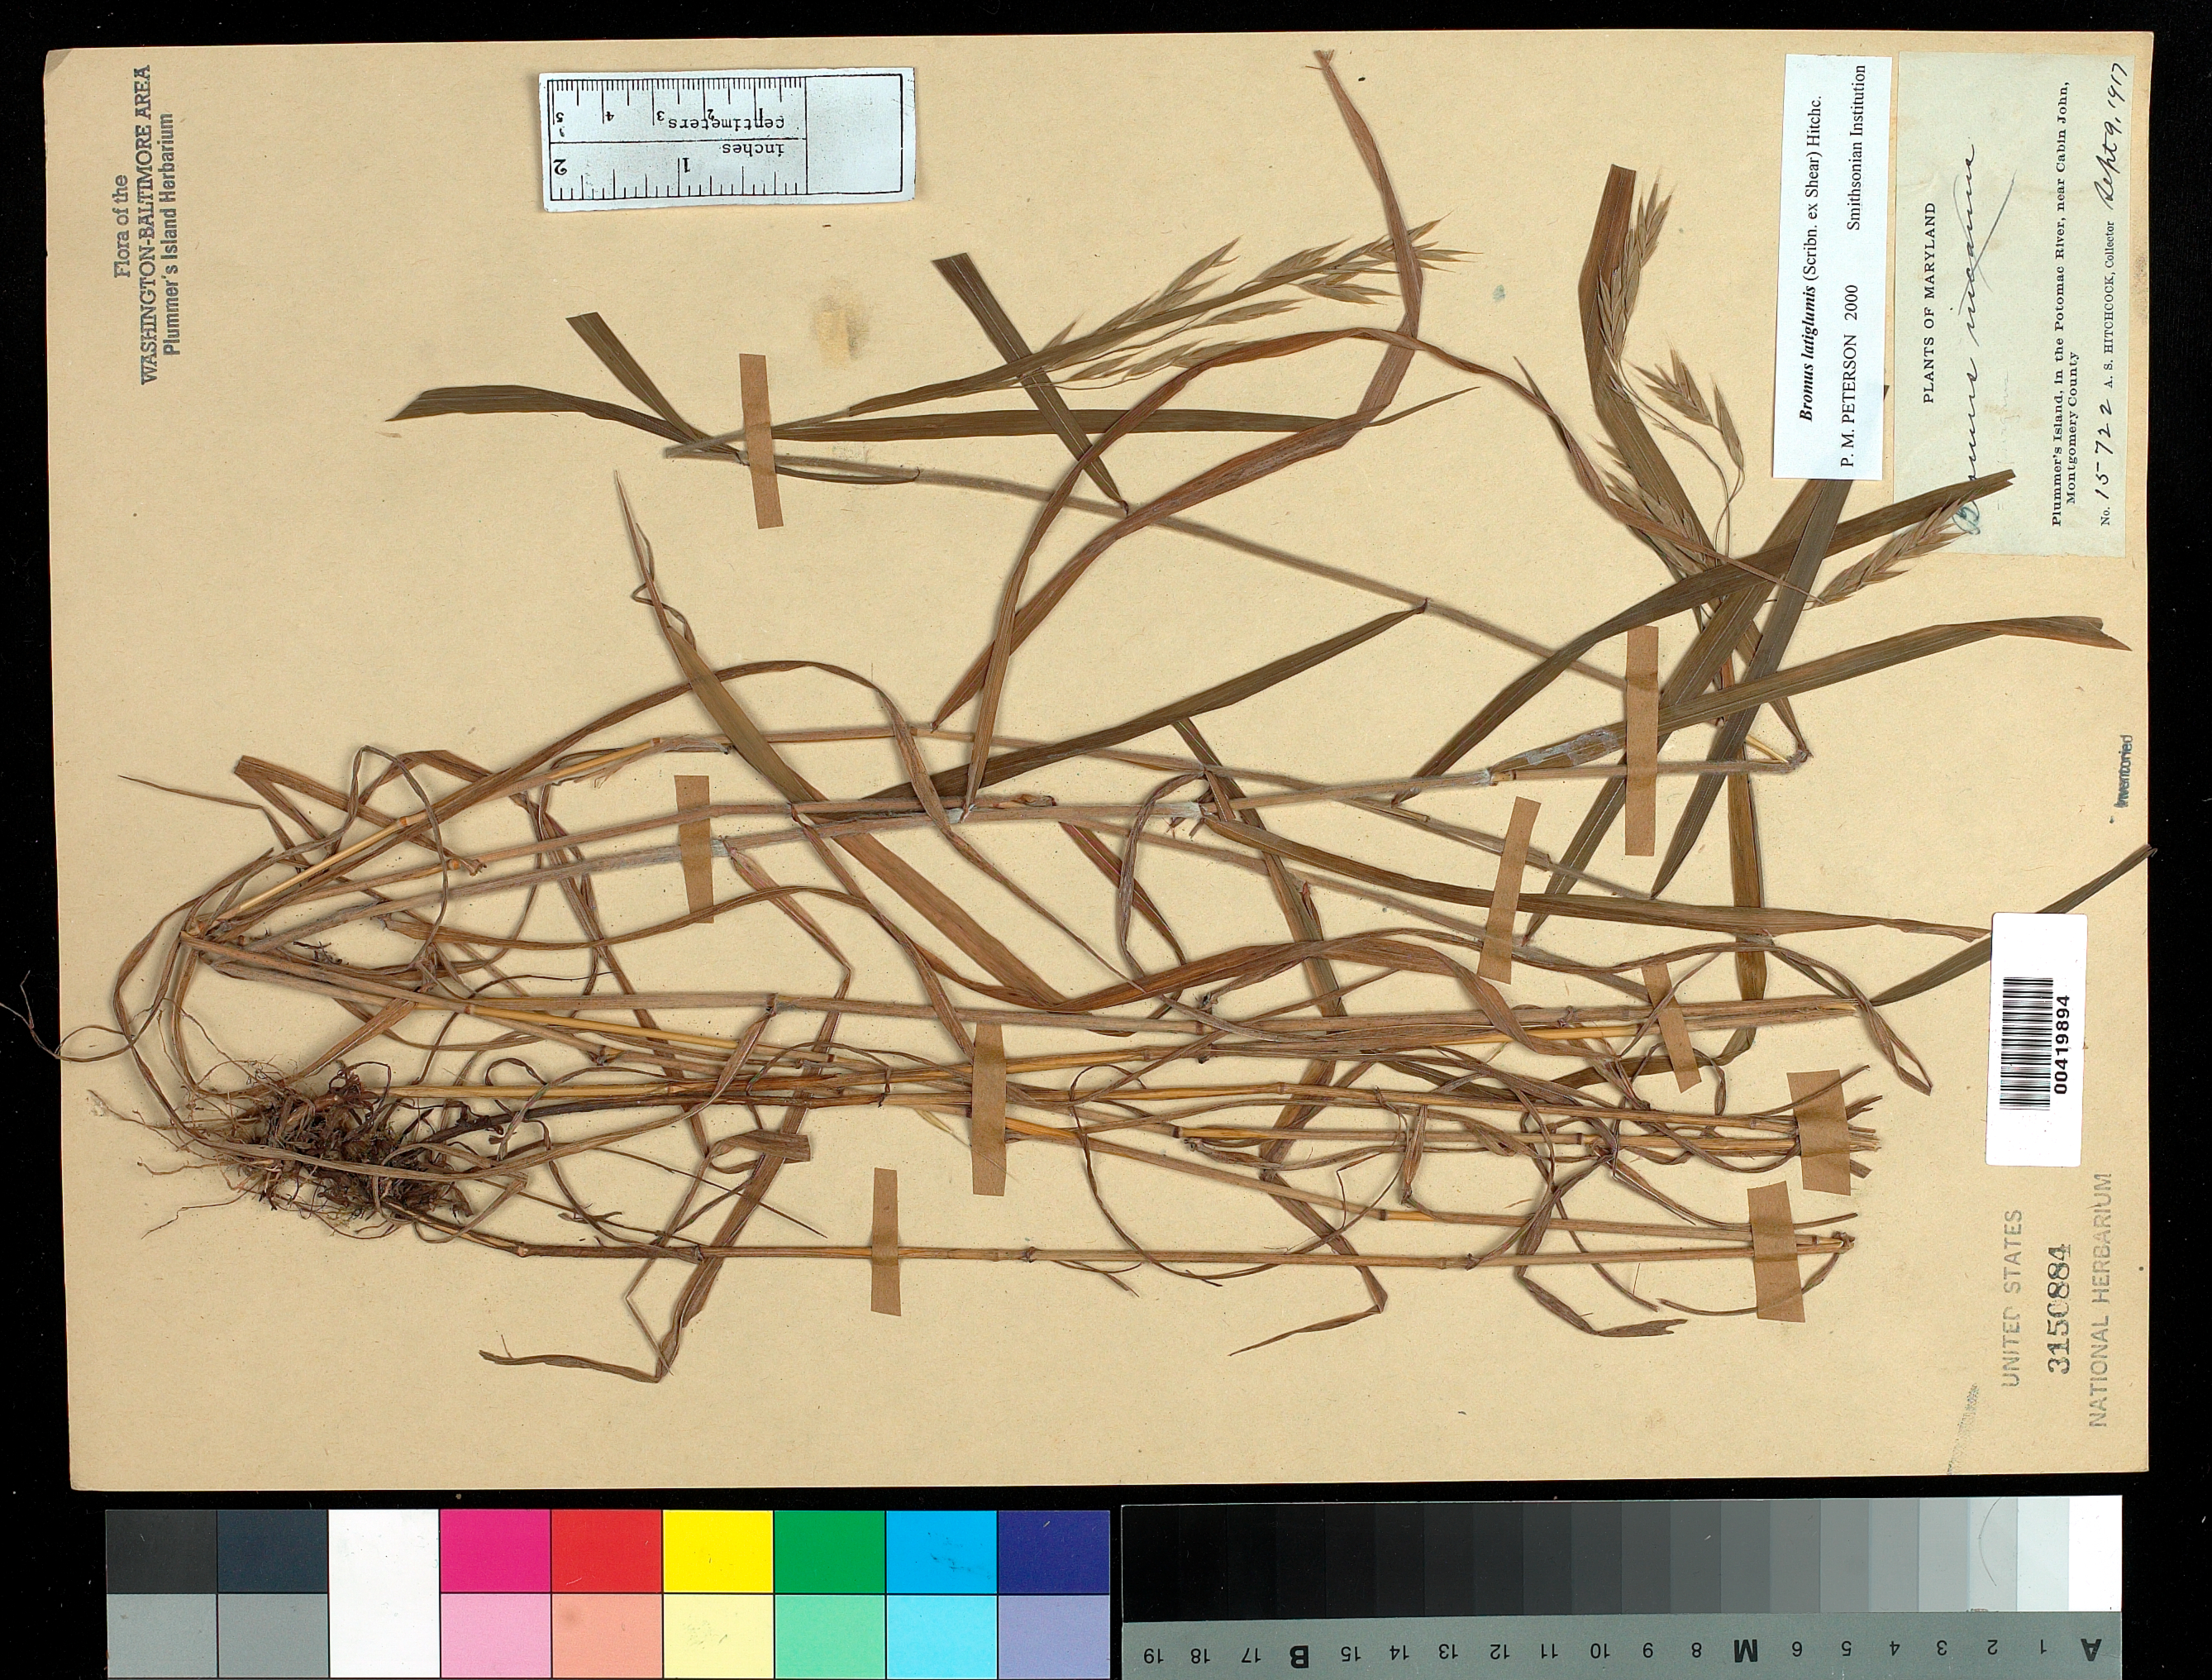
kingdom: Plantae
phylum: Tracheophyta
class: Liliopsida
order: Poales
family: Poaceae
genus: Bromus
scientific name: Bromus incanus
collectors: A. S. Hitchcock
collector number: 15722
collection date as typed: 14 Sep 1917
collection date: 1917-09-14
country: United States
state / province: Maryland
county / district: Montgomery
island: Plummers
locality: Plummer's Island Plummers Island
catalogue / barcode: US 3150884